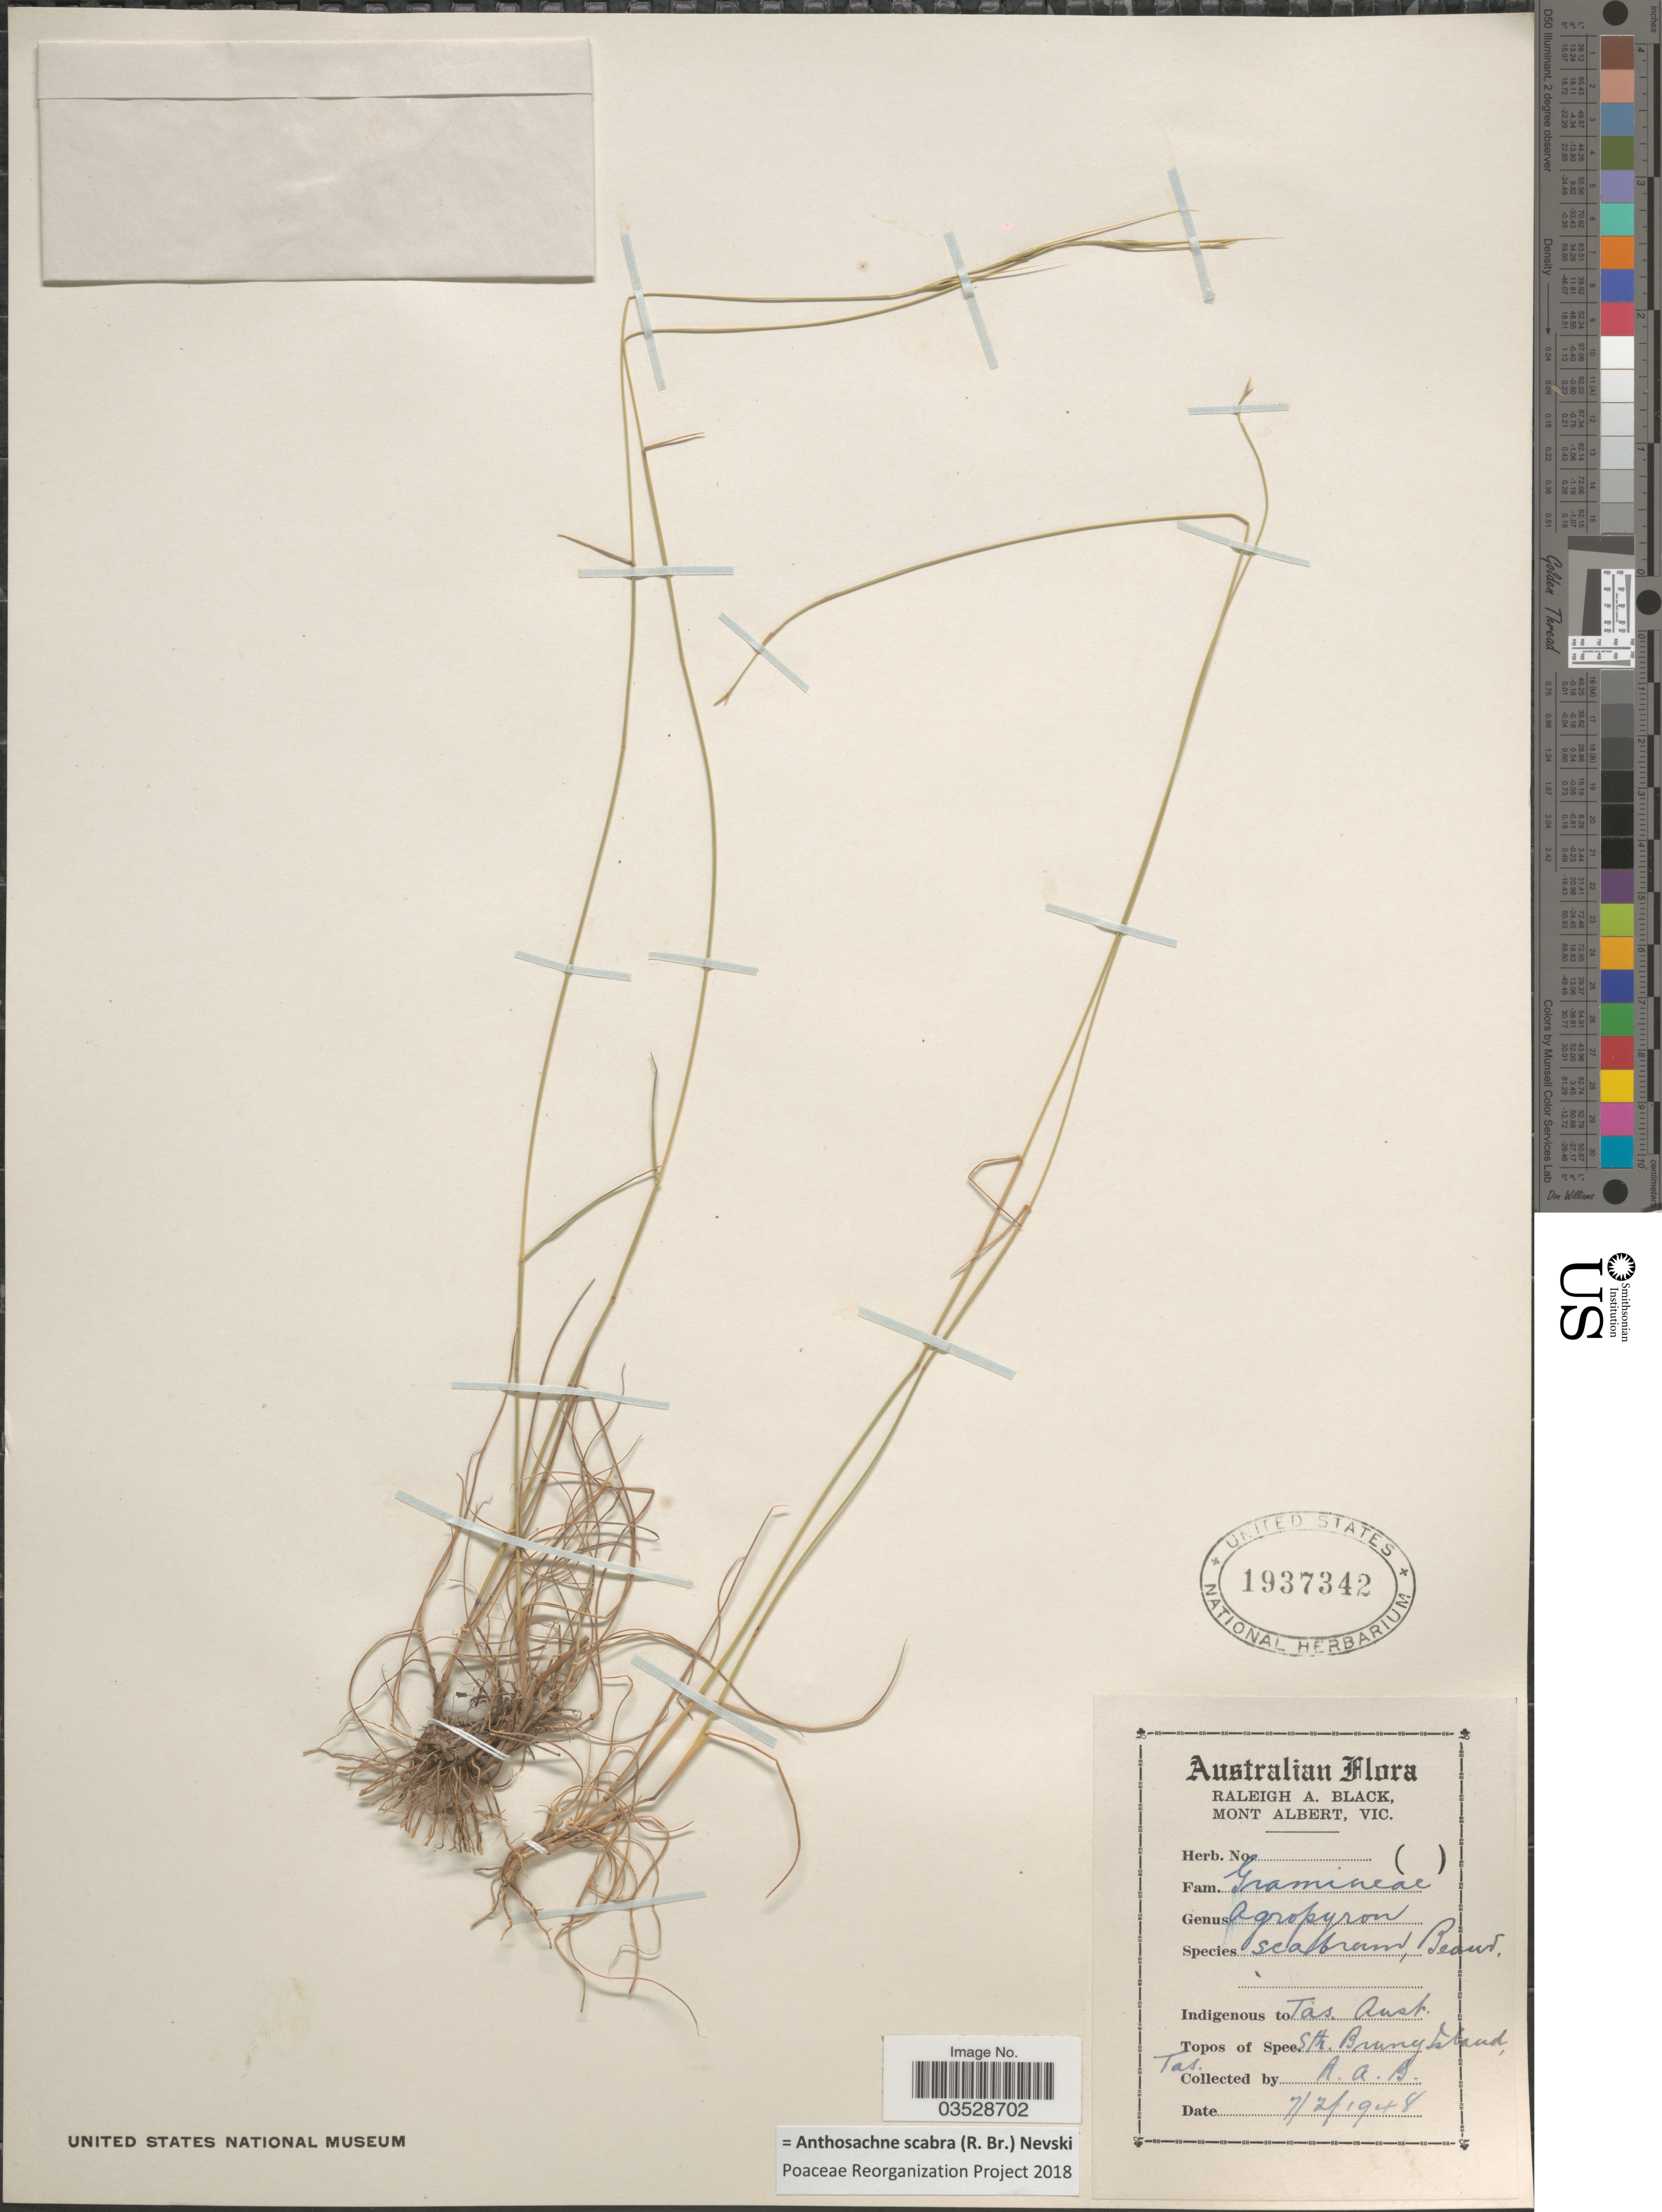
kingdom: Plantae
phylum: Tracheophyta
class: Liliopsida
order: Poales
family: Poaceae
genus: Anthosachne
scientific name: Anthosachne scabra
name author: (R. Br.) Nevski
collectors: R. A. Black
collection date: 1948-02-07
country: Australia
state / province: Tasmania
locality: Sth. Bruny Island.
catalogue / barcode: US 1937342